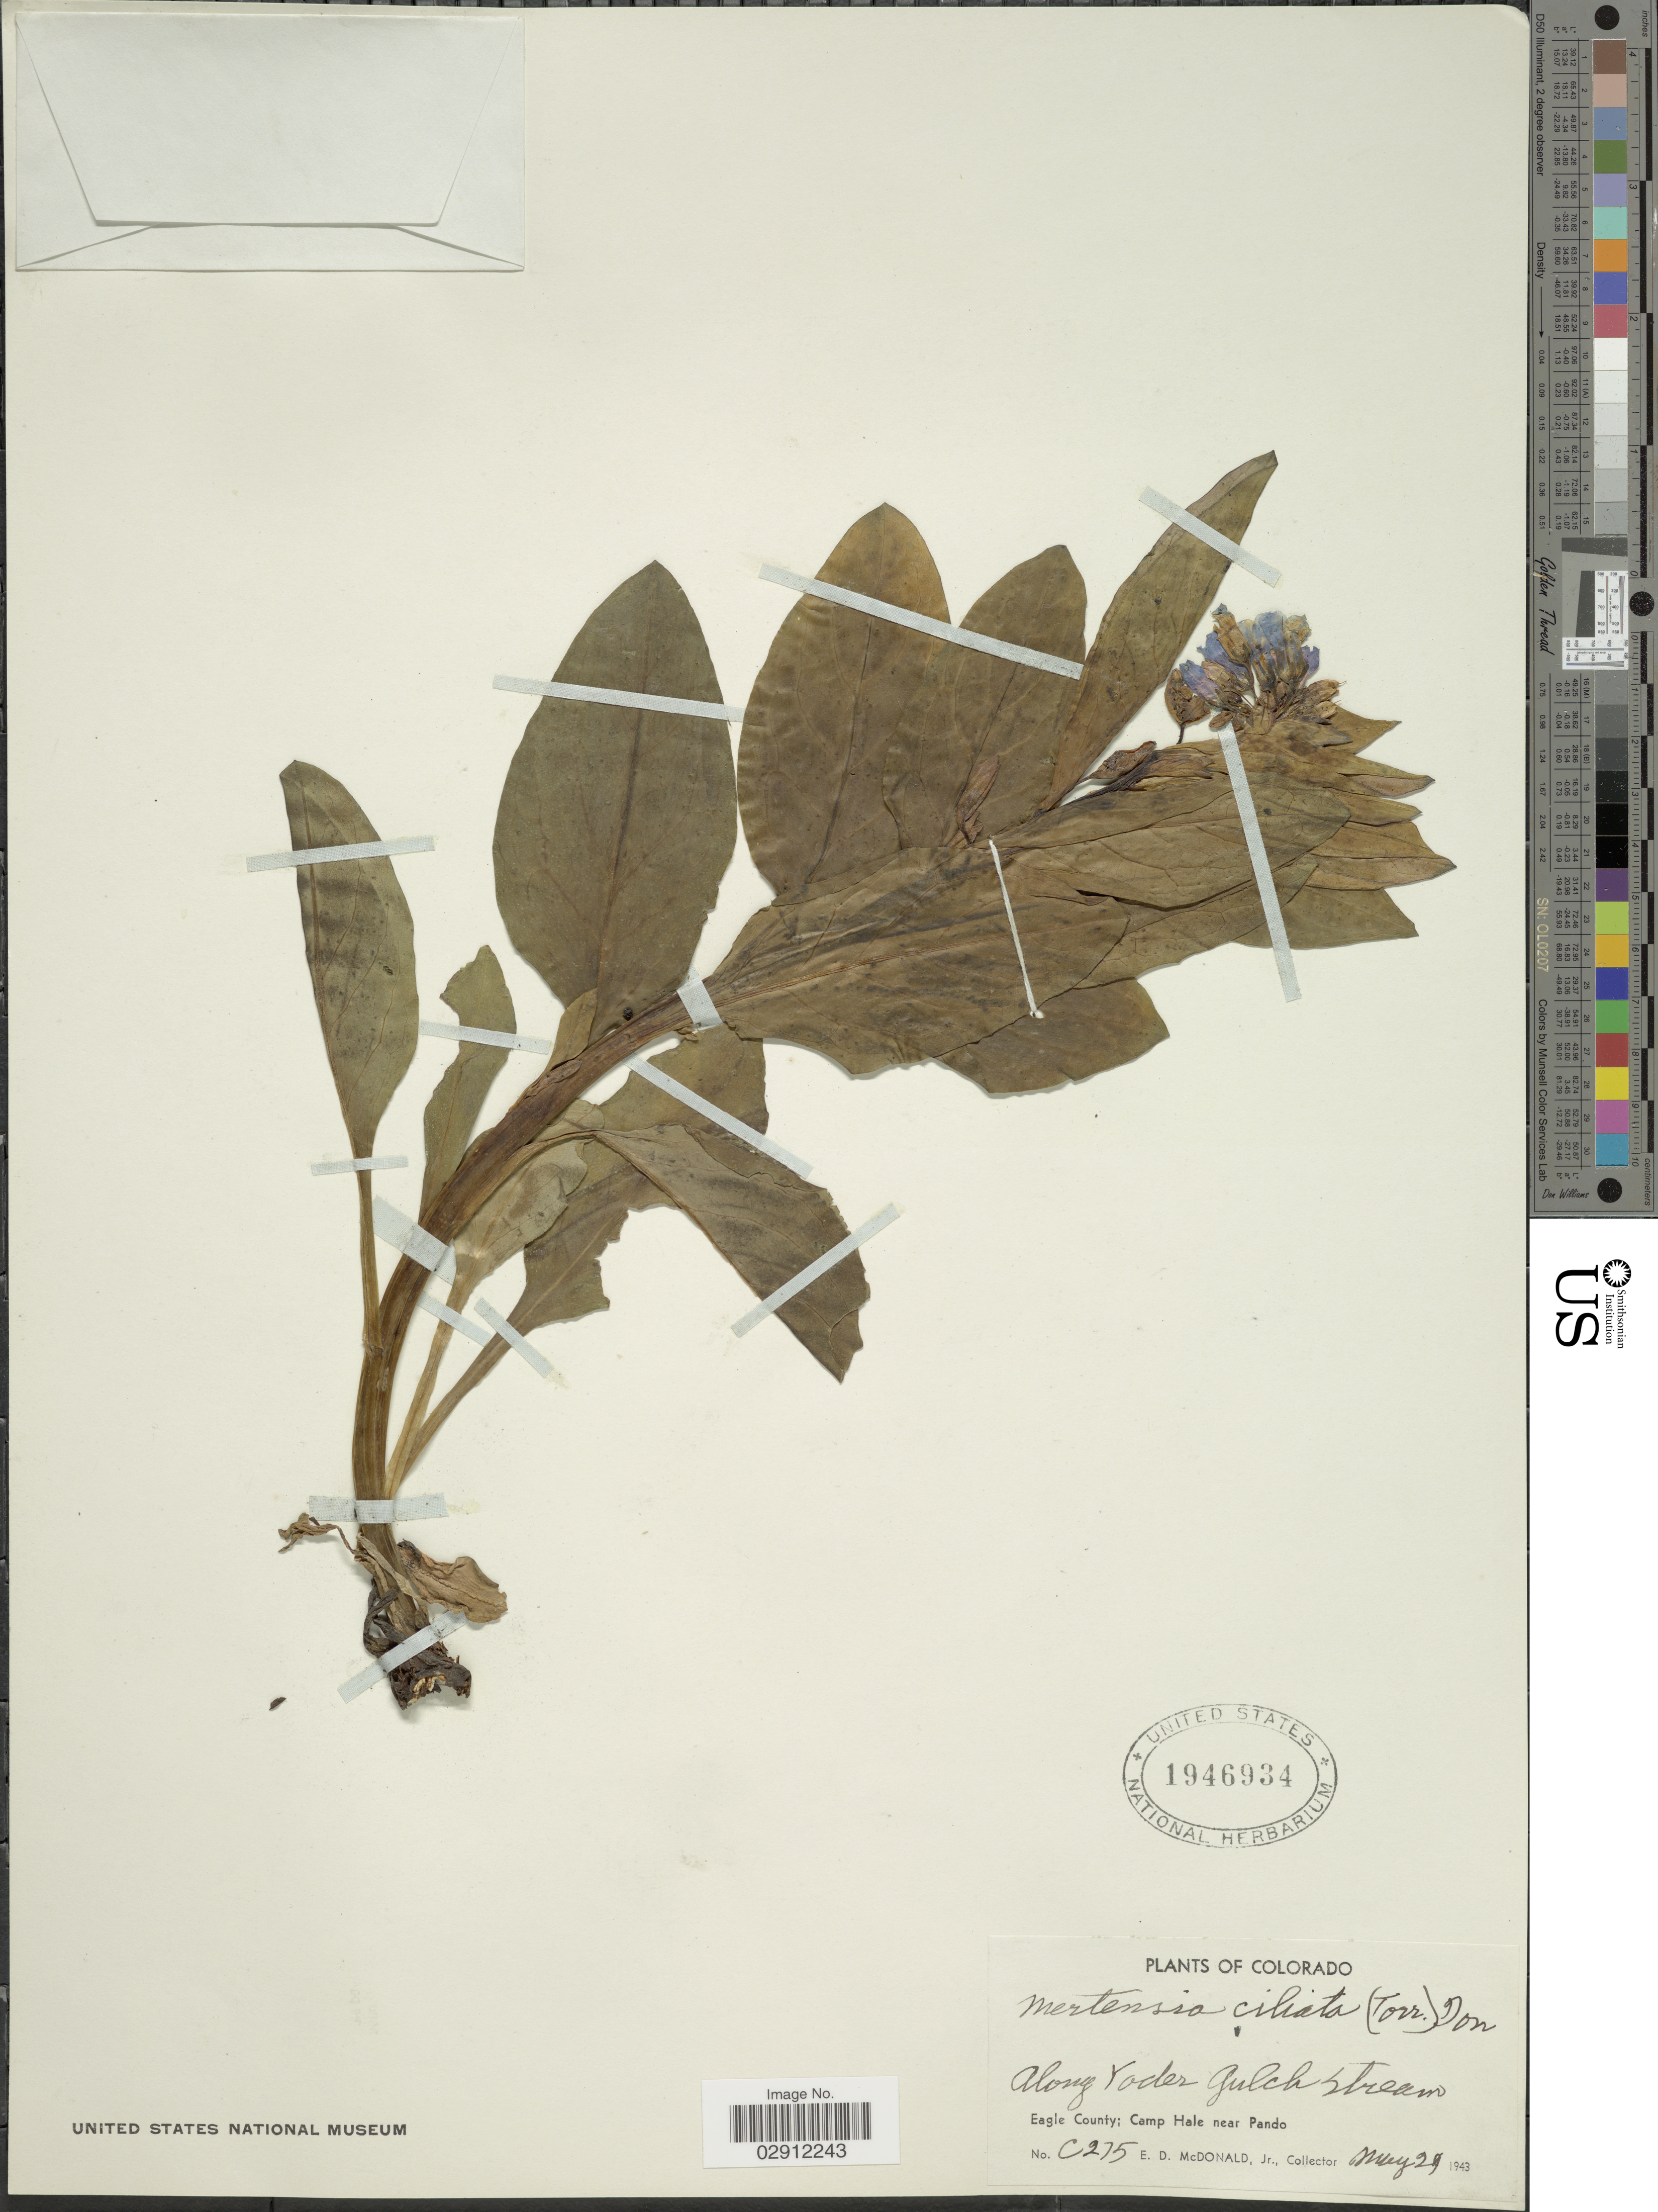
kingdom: Plantae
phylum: Tracheophyta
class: Magnoliopsida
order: Boraginales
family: Boraginaceae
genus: Mertensia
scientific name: Mertensia ciliata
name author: (James) G. Don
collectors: E. D. McDonald Jr.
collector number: C275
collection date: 1943-05-29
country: United States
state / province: Colorado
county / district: Eagle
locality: Along Yoder Gulch Stream. Eagle County; Camp Hale near Pando.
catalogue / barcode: US 1946934